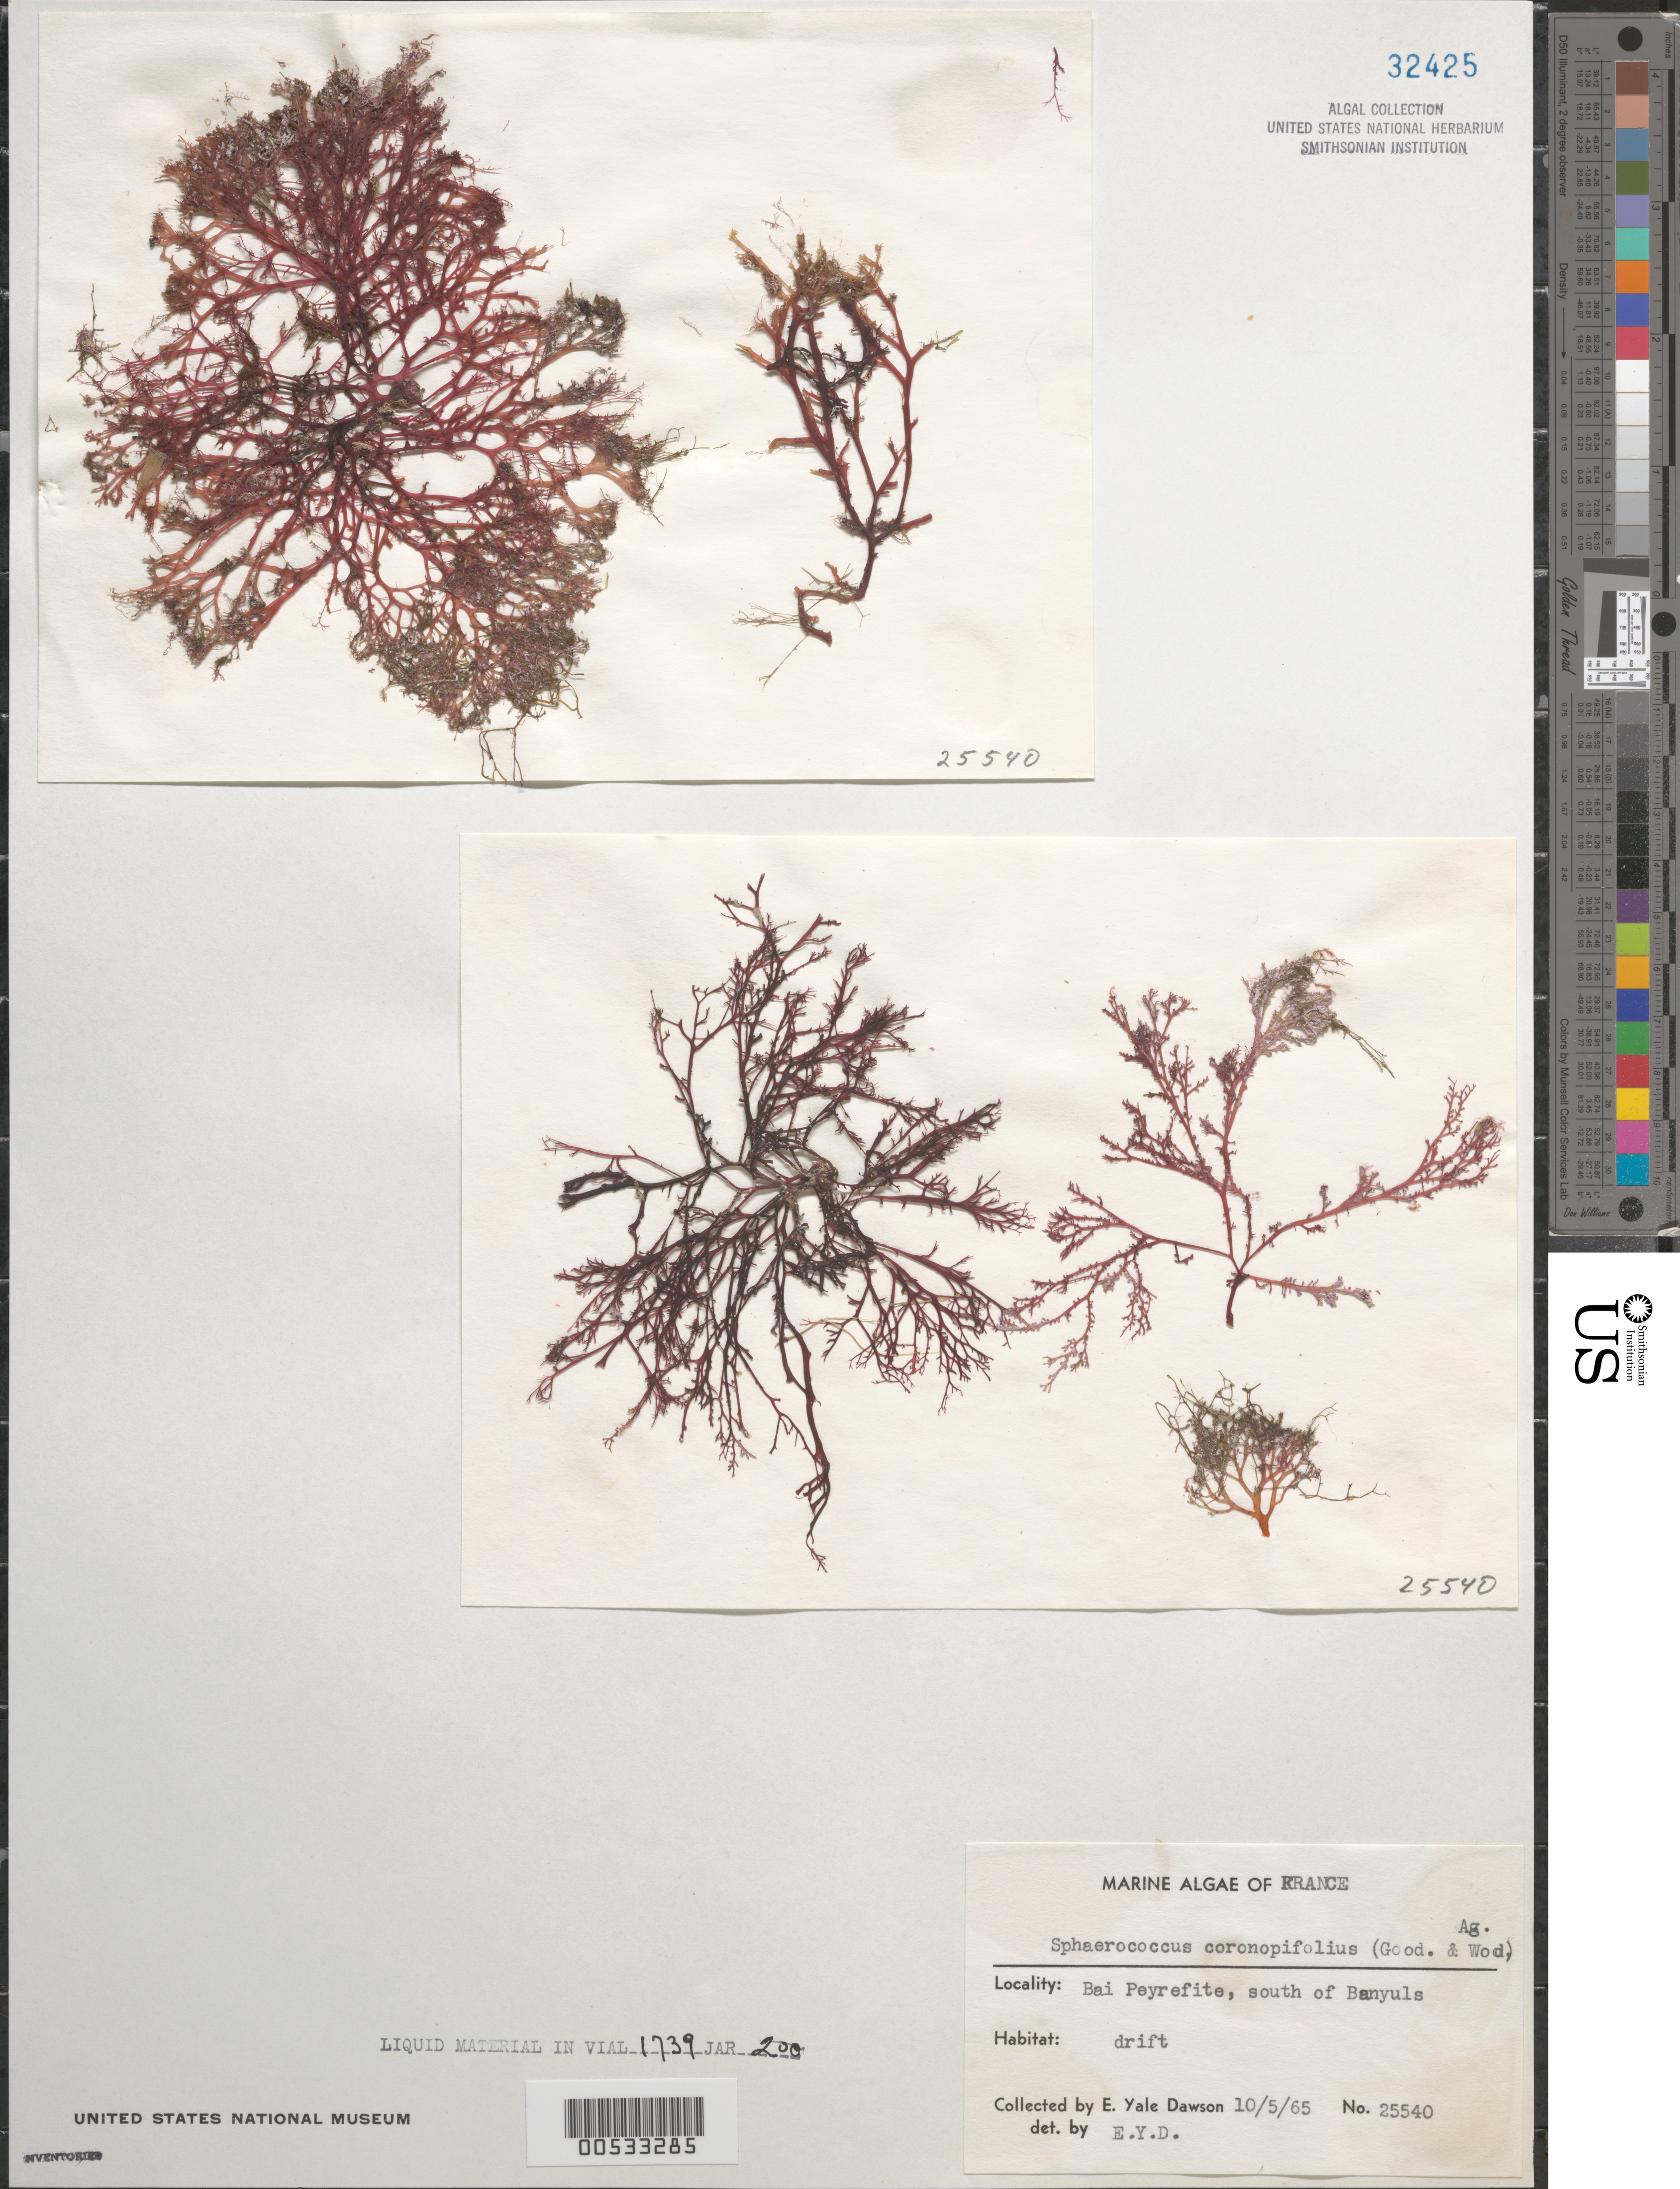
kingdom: Plantae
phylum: Rhodophyta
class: Florideophyceae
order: Gigartinales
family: Sphaerococcaceae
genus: Sphaerococcus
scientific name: Sphaerococcus coronopifolius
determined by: Dawson, E. Y.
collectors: E. Y. Dawson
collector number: EYD 25540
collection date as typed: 05 Oct 1965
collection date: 1965-10-05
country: France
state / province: Occitanie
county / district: Pyrénées-Orientales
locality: Bai Peyrefite south of Banyuls-sur-Mer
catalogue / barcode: US 32425